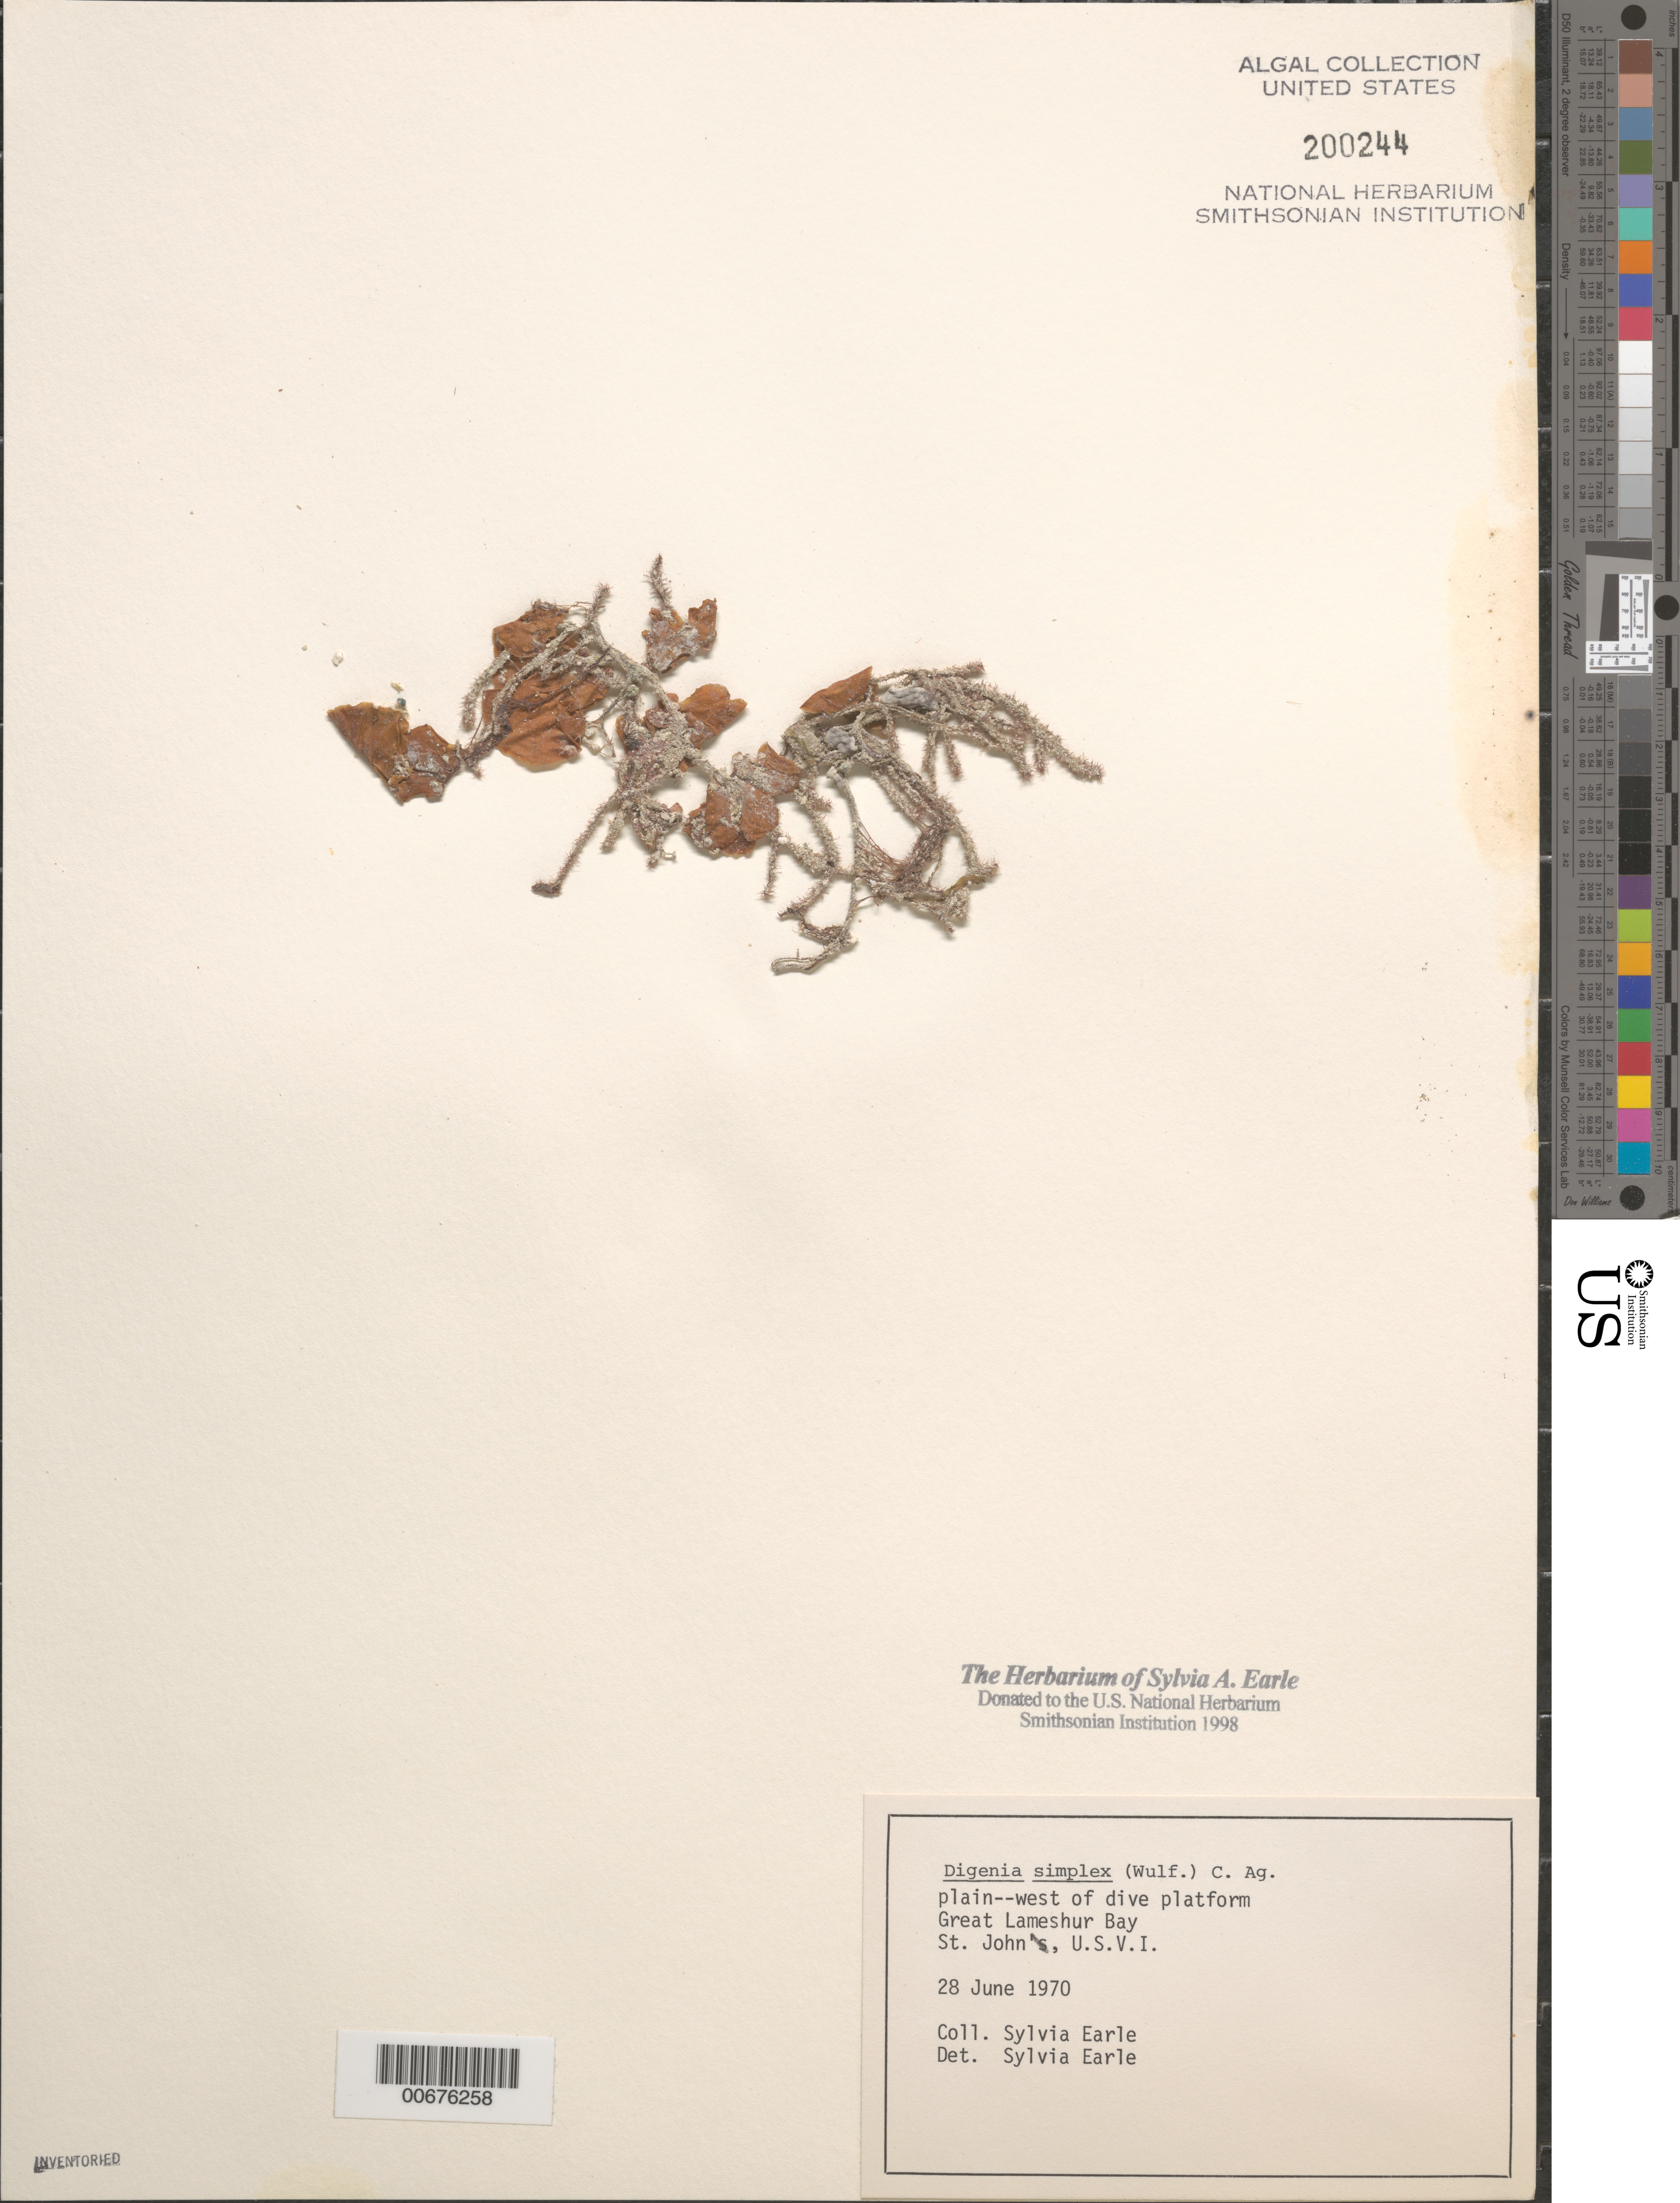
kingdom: Plantae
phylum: Rhodophyta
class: Florideophyceae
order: Ceramiales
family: Rhodomelaceae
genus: Digenea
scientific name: Digenea simplex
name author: (Wulfen) C. Agardh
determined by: Earle, S. A.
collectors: S. A. Earle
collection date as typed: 28 Jun 1970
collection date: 1970-06-28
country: U.S. Virgin Islands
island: St. John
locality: Great Lameshur Bay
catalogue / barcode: US 200244